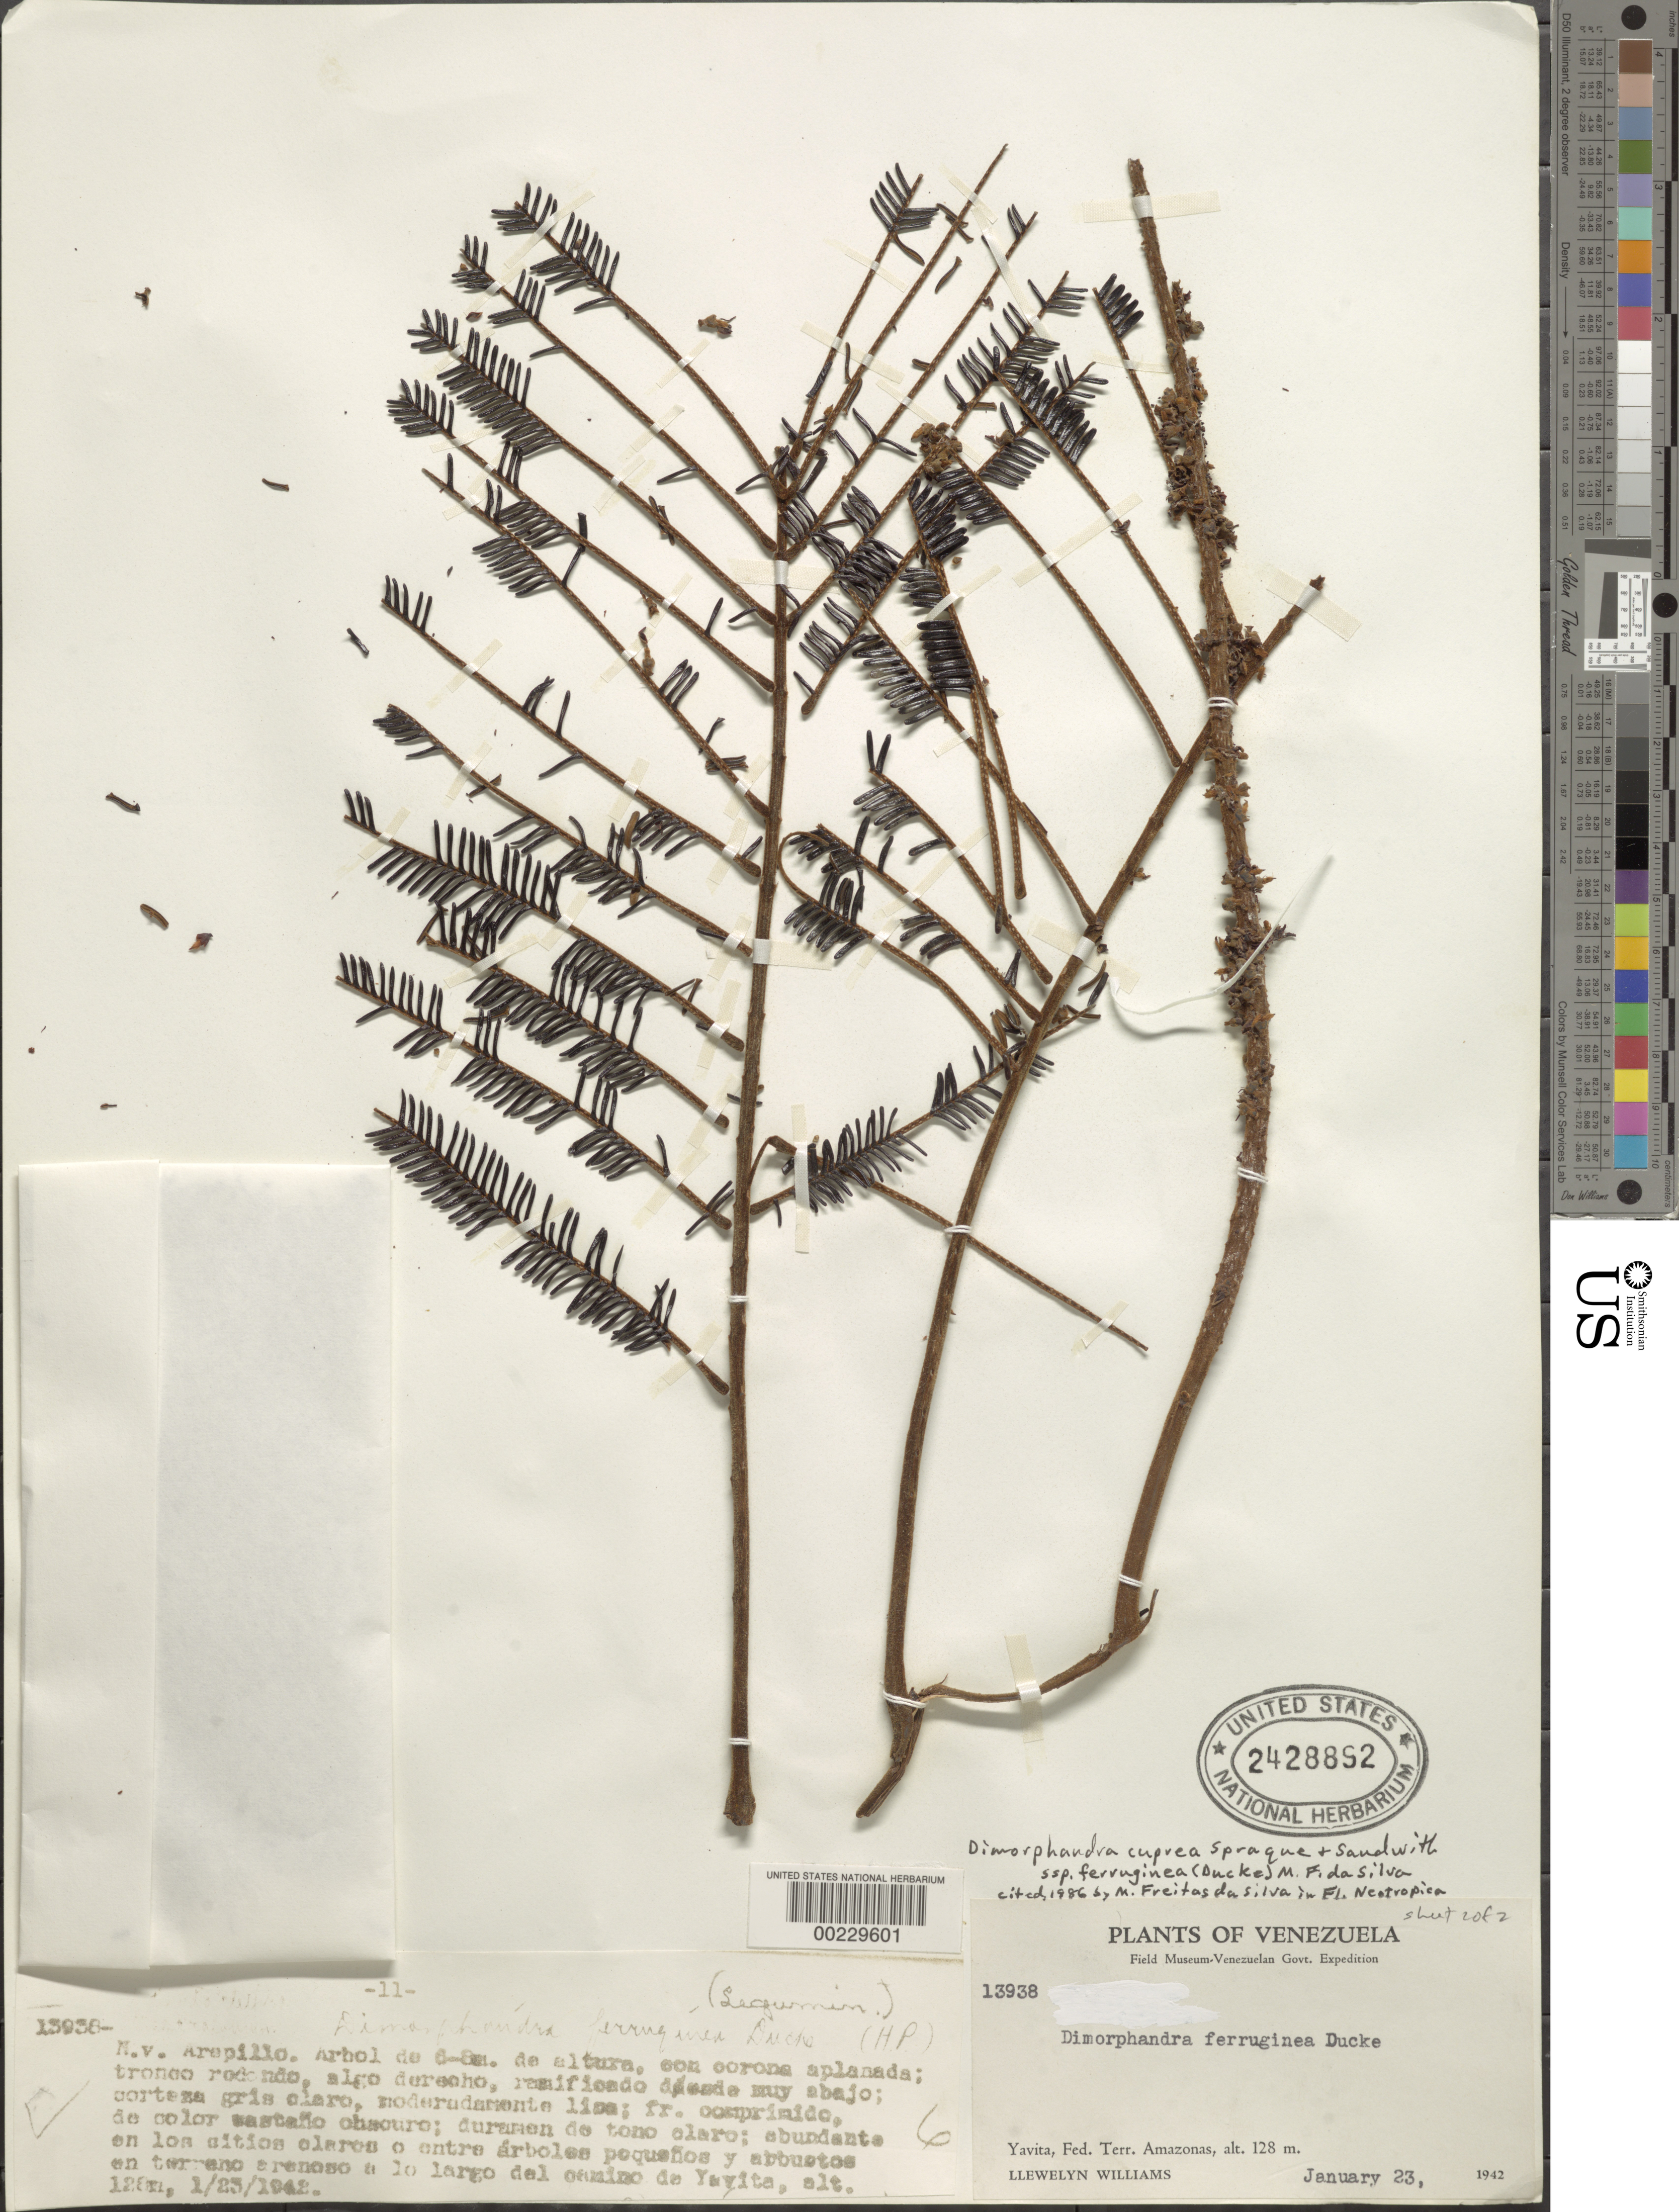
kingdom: Plantae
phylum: Tracheophyta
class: Magnoliopsida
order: Fabales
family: Fabaceae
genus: Dimorphandra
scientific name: Dimorphandra cuprea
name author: Sprague & Sandwith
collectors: Ll. Williams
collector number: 13938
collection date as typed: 23 Jan 1942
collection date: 1942-01-23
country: Venezuela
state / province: Amazonas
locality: Yavita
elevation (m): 128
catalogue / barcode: US 2428892